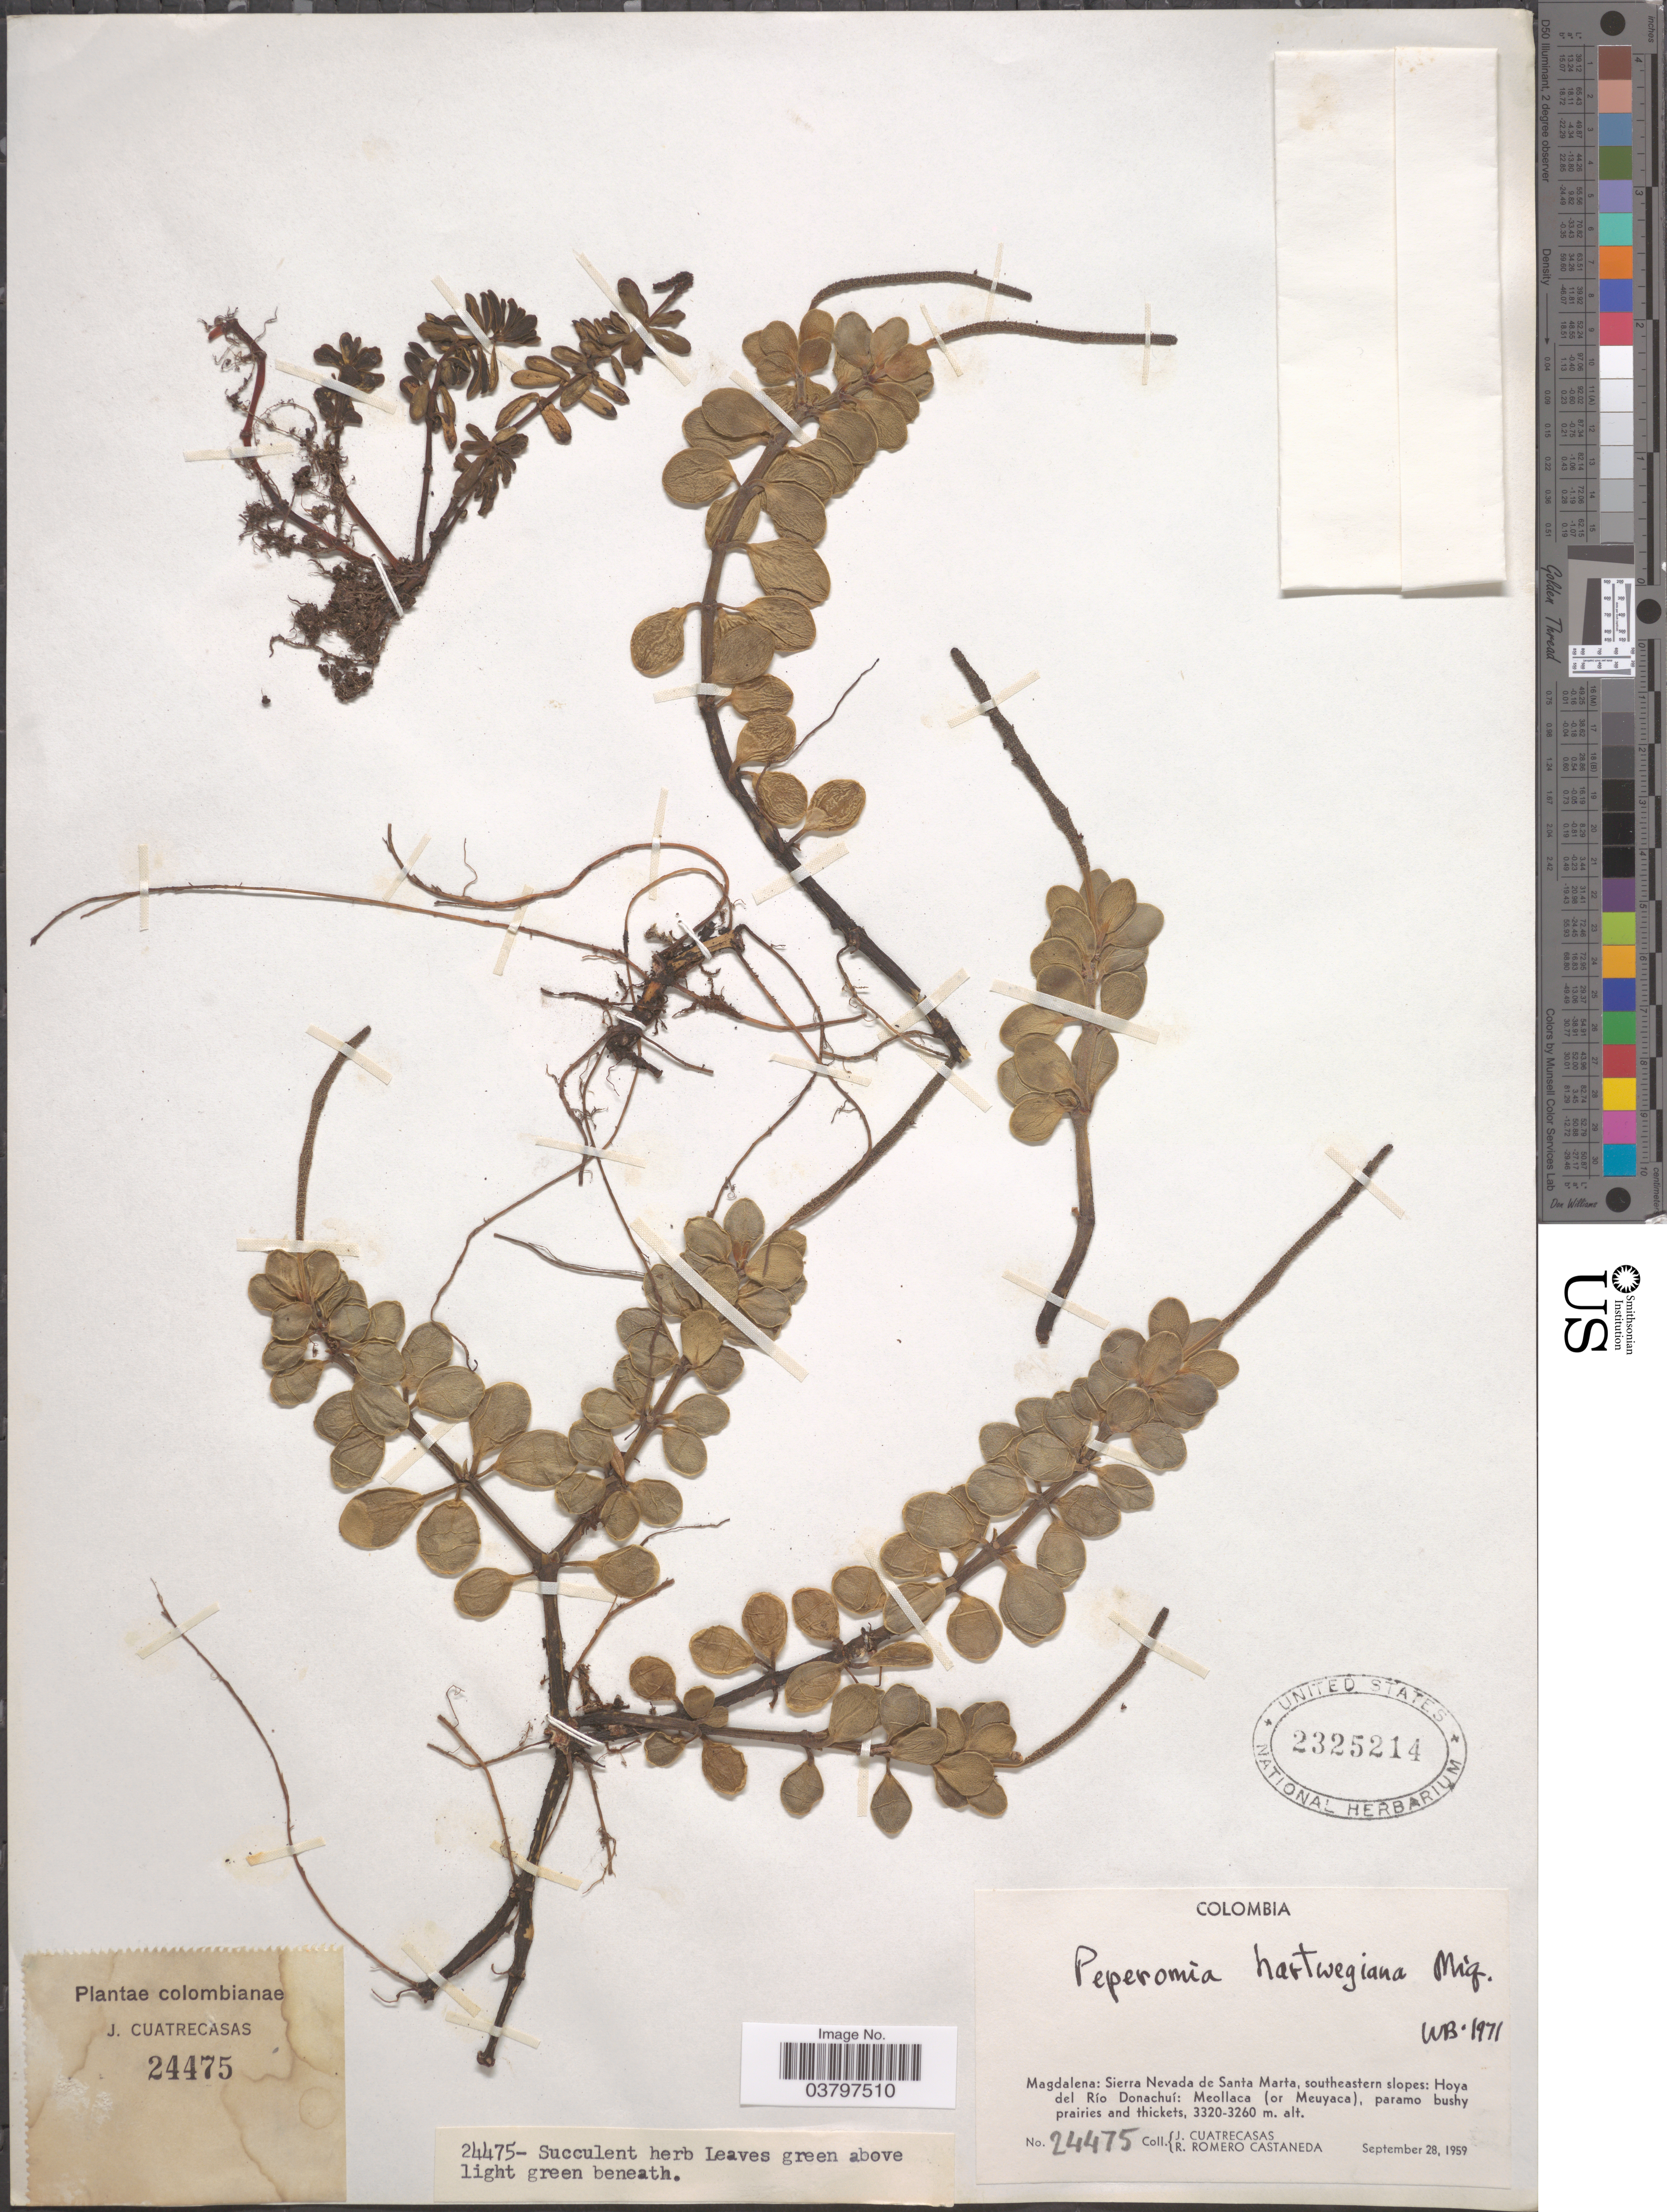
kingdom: Plantae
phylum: Tracheophyta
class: Magnoliopsida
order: Piperales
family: Piperaceae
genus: Peperomia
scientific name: Peperomia hartwegiana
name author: Miq.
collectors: J. Cuatrecasas & R. Romero Castañeda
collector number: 24475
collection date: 1959-09-28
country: Colombia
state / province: Magdalena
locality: Sierra Nevada de Santa Maria, southeastern slopes: Hoya del Río Donachuí: Meollaca (or Meuyaca), paramo bushy prairies and thickets.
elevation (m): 3260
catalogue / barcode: US 2325214